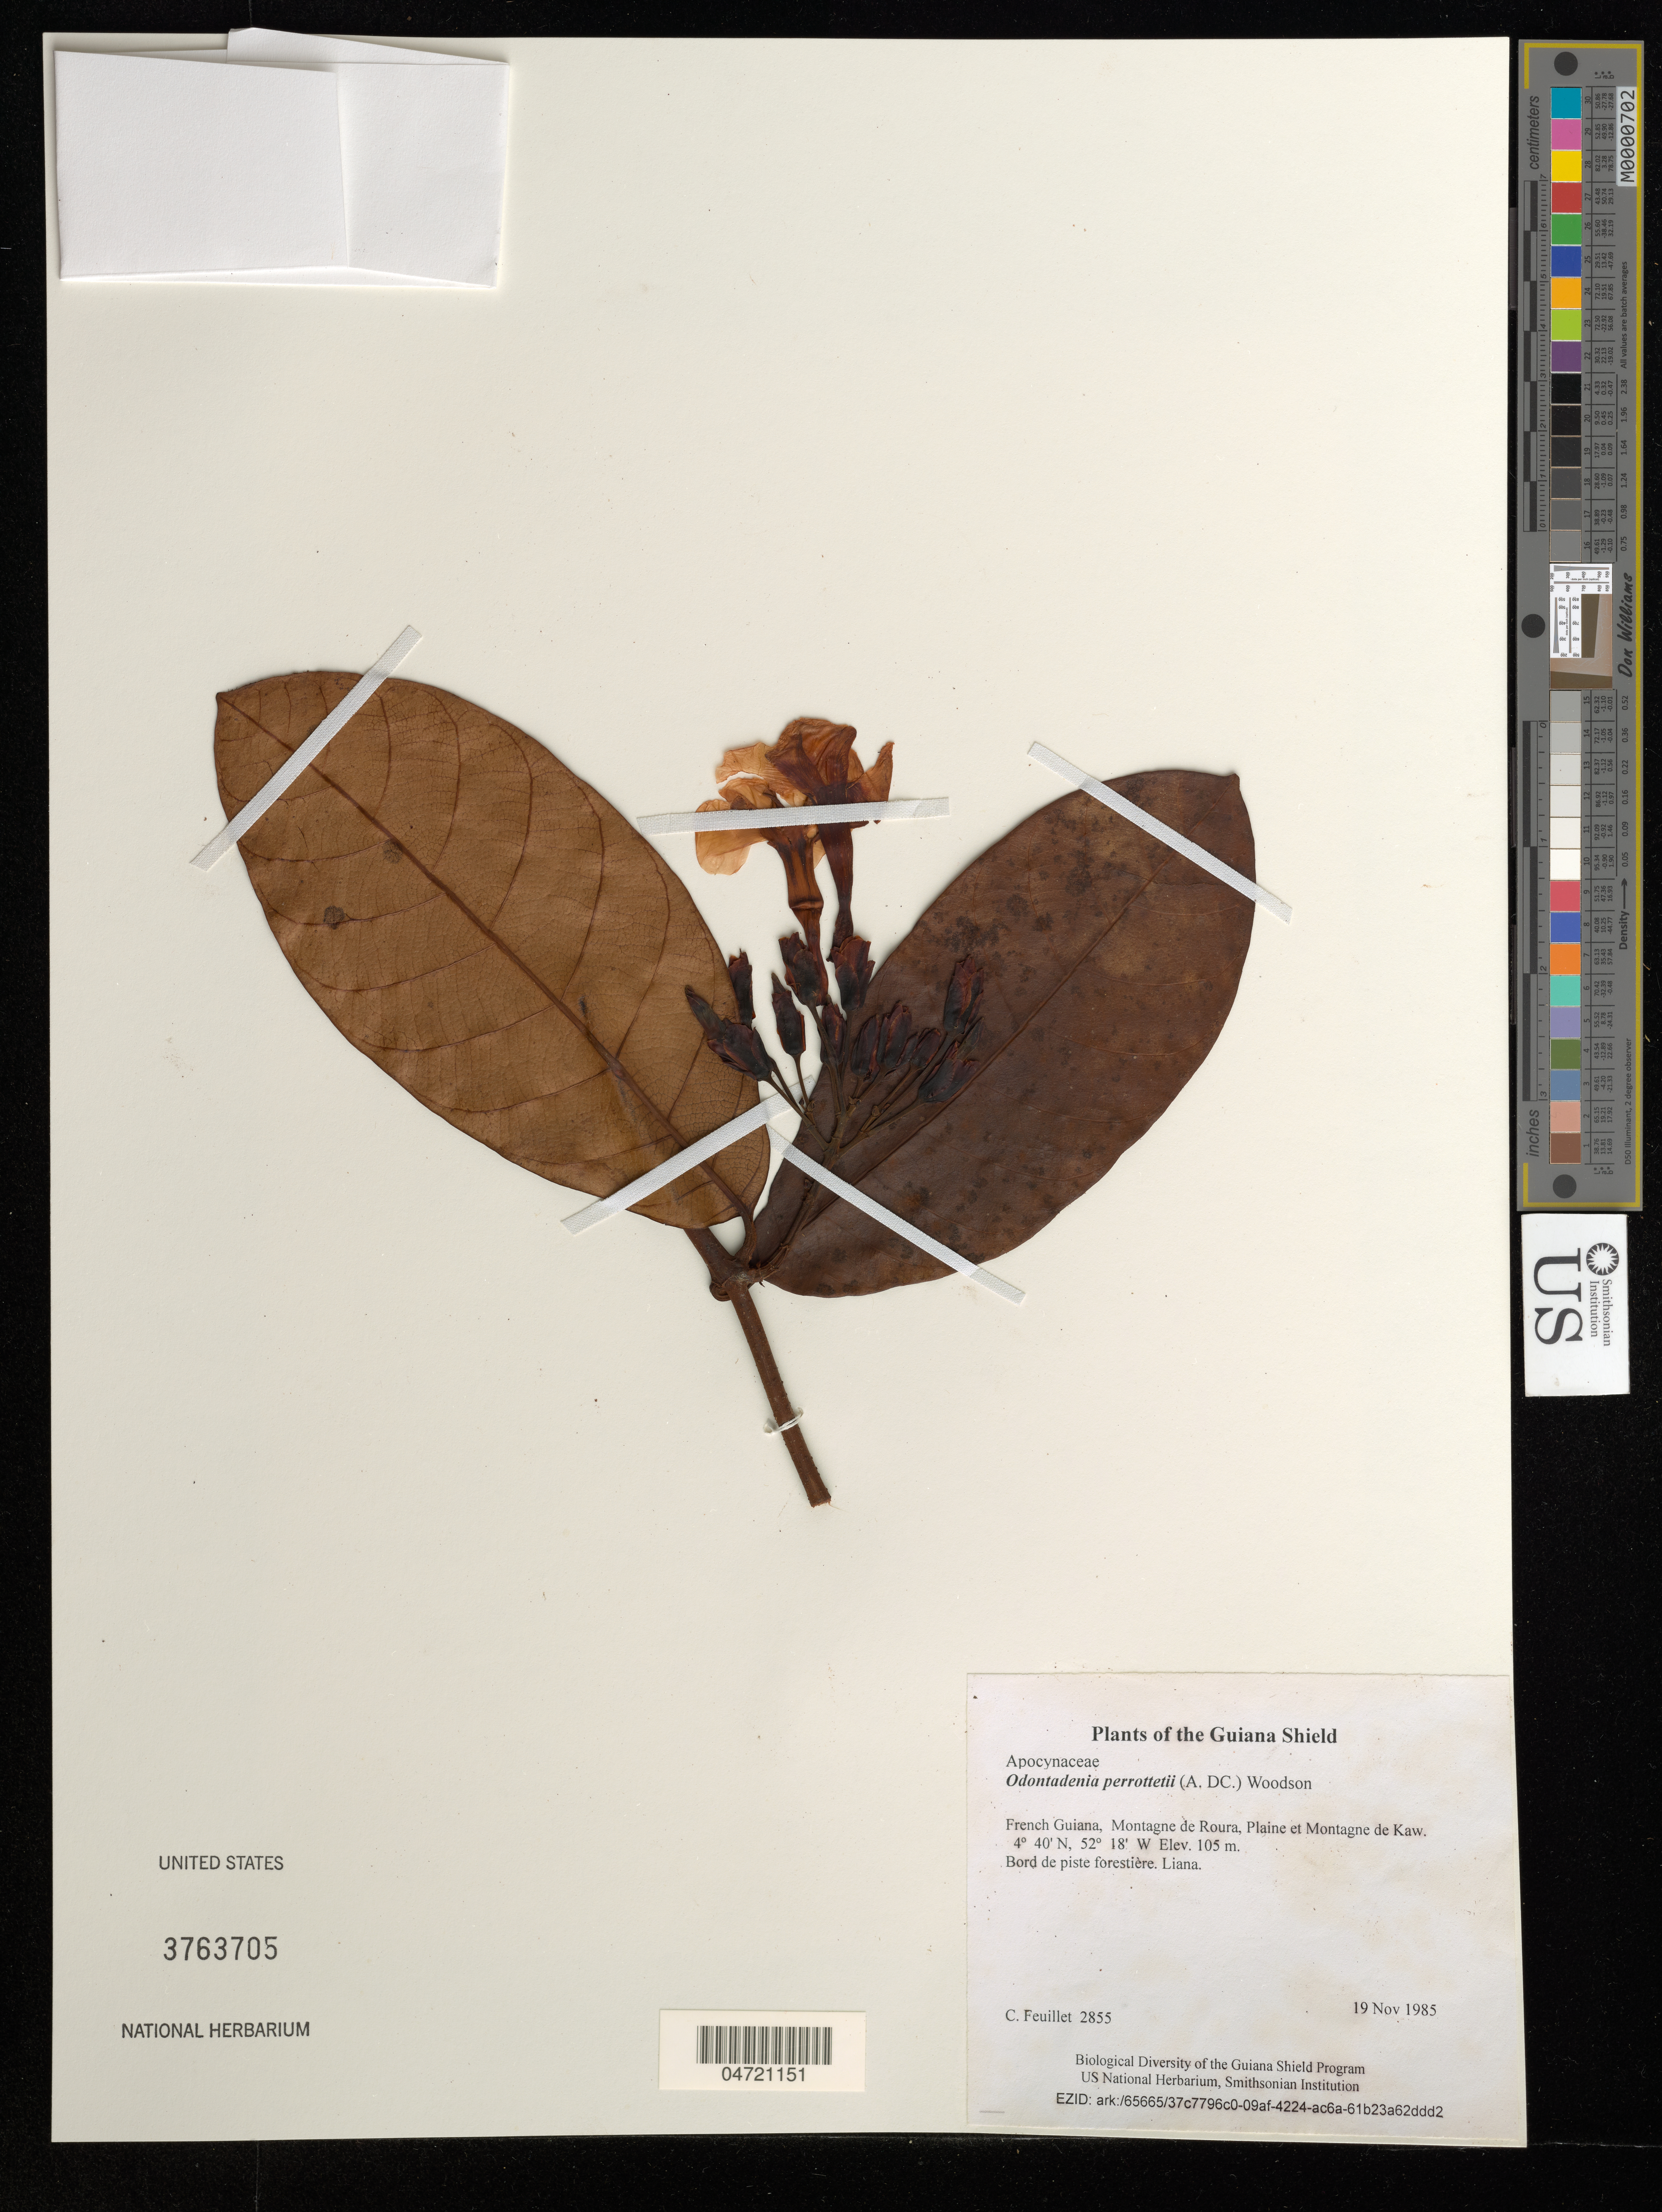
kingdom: Plantae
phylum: Tracheophyta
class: Magnoliopsida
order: Gentianales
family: Apocynaceae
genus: Odontadenia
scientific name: Odontadenia perrottetii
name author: (A. DC.) Woodson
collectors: C. Feuillet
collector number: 2855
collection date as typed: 19 Nov 1985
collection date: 1985-11-19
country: French Guiana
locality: Montagne de Roura, Plaine et Montagne de Kaw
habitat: Bord de piste forestière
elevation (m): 105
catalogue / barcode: US 3763705